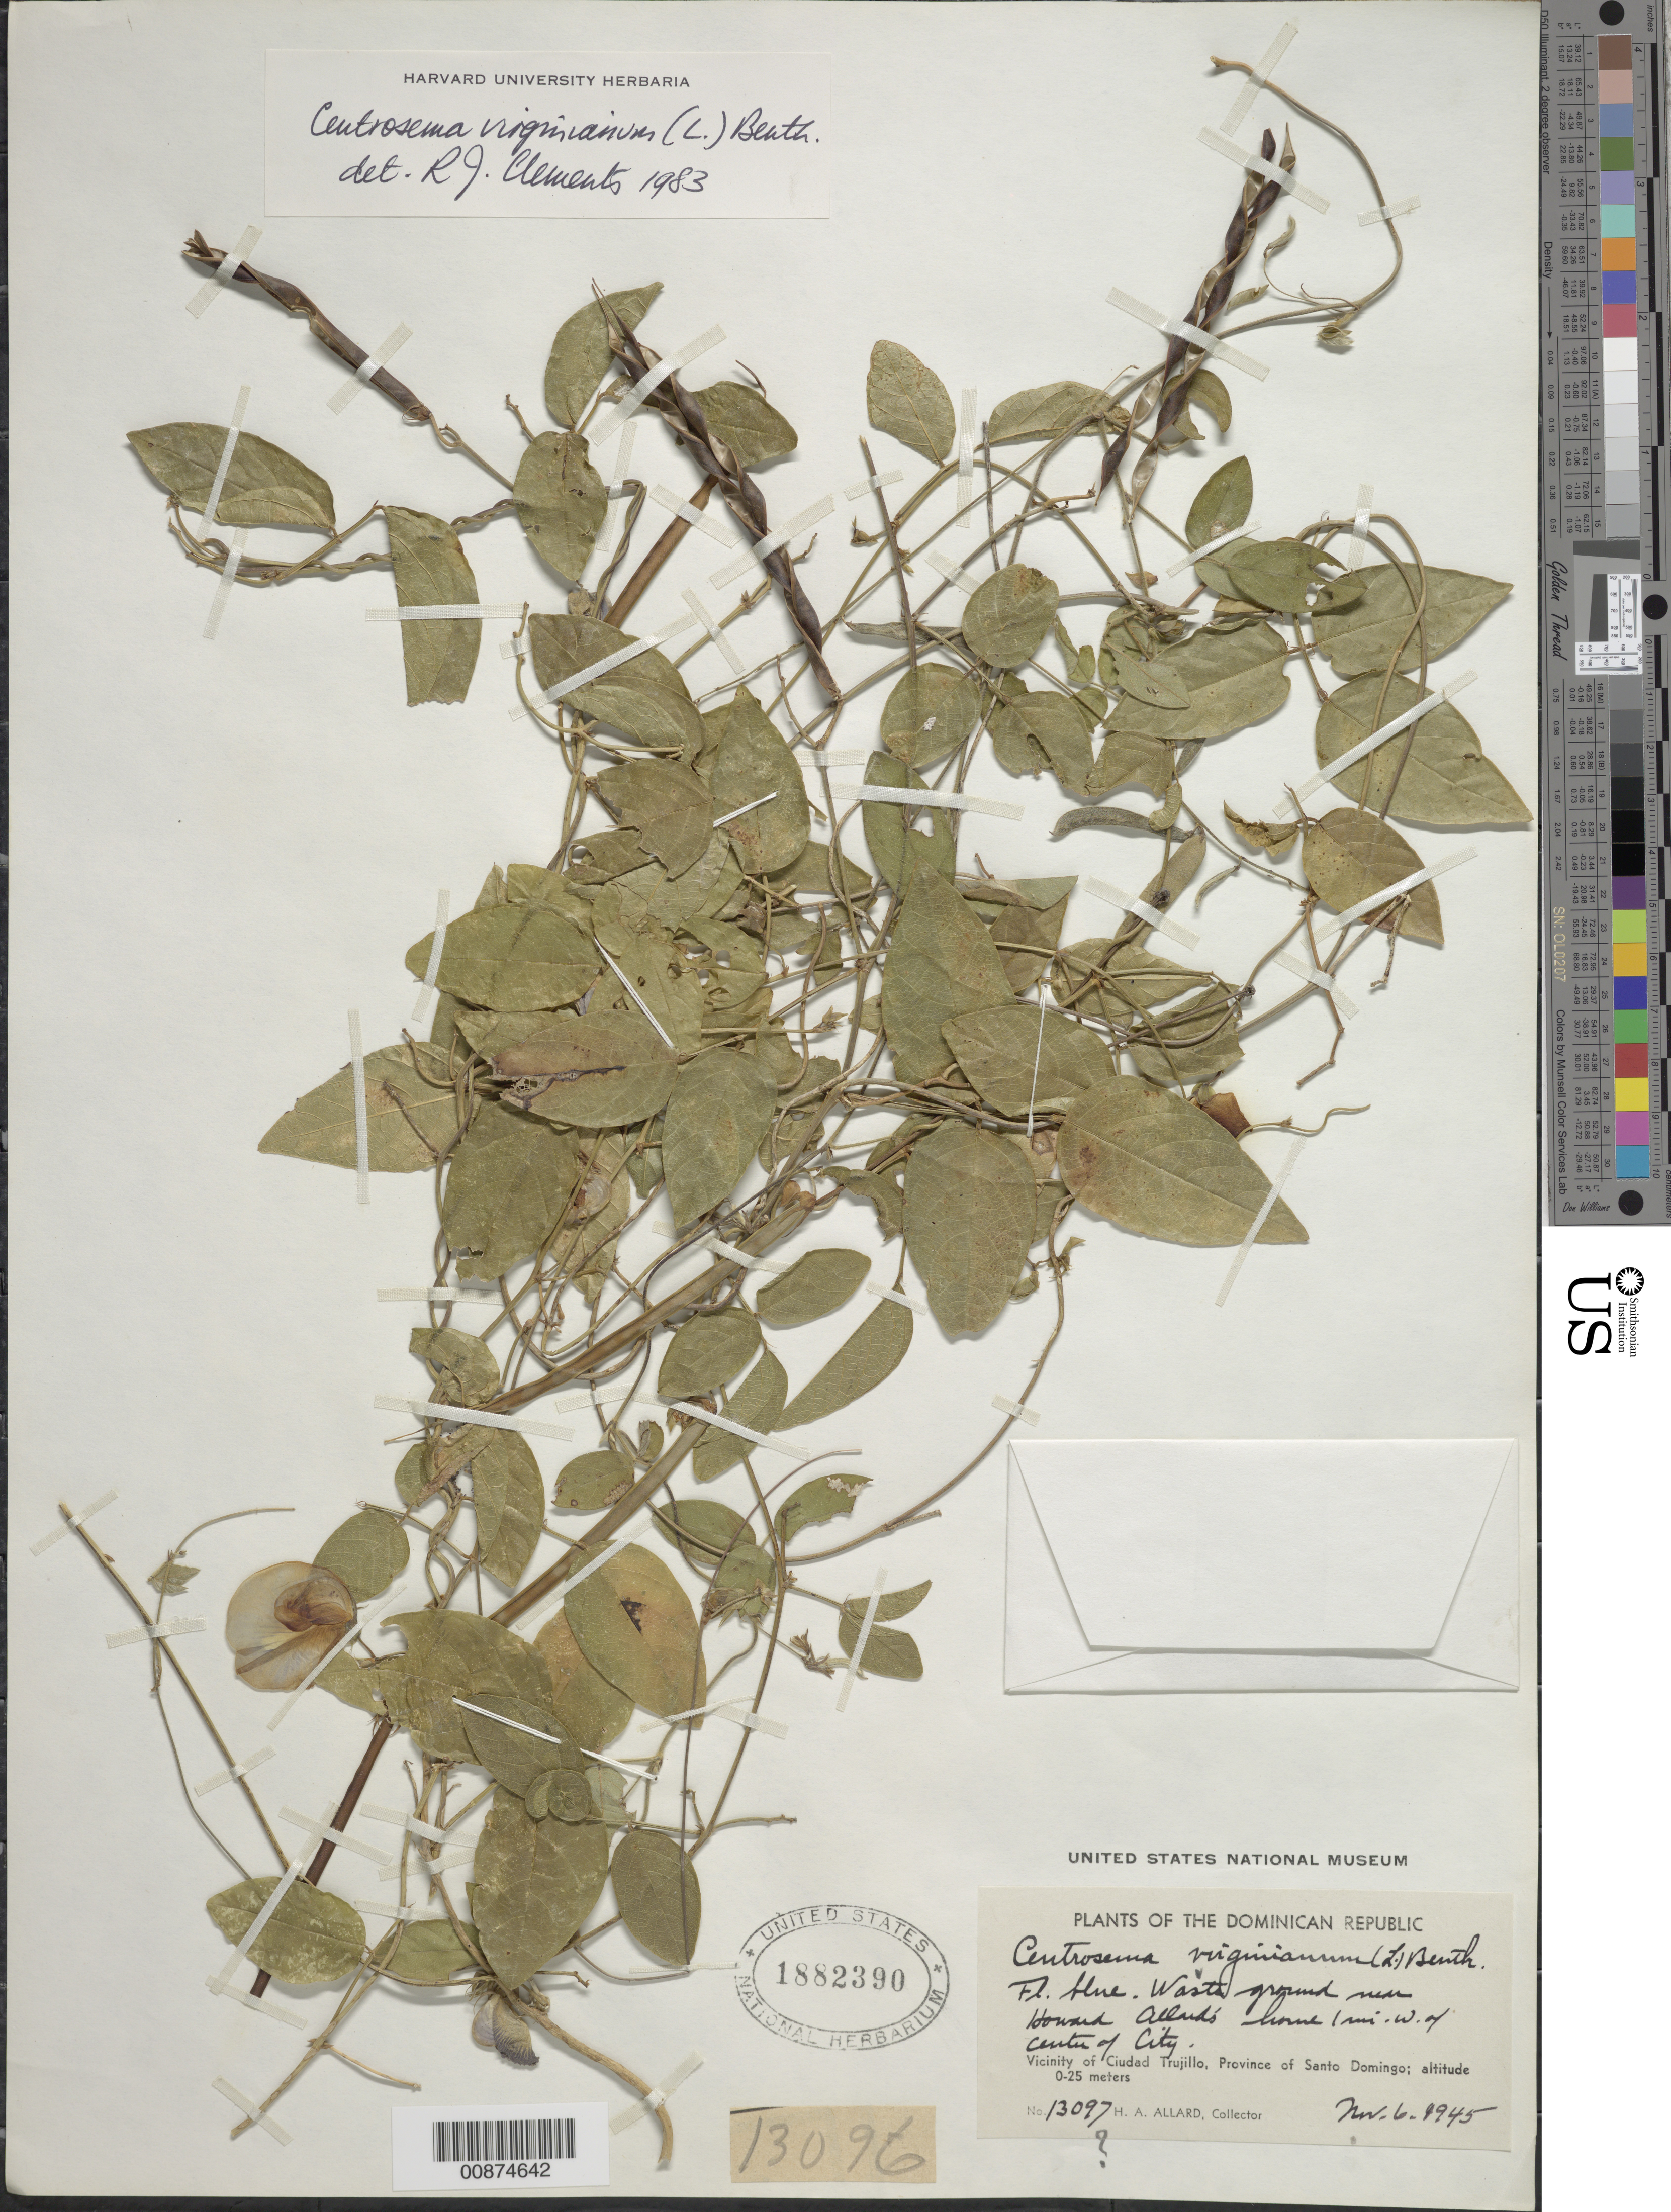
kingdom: Plantae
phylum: Tracheophyta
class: Magnoliopsida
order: Fabales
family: Fabaceae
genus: Centrosema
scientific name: Centrosema virginianum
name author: (L.) Benth.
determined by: Clements, R. J.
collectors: H. A. Allard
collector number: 13097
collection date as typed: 06 Nov 1945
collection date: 1945-11-06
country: Dominican Republic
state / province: Distrito Nacional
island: Hispaniola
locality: Vicinity of Ciudad Trujillo, Province of Santo Domingo (obsolete). Waste ground near Howard Allard's home, 1 mi. W of center of city.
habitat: Waste ground.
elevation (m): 0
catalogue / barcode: US 1882390